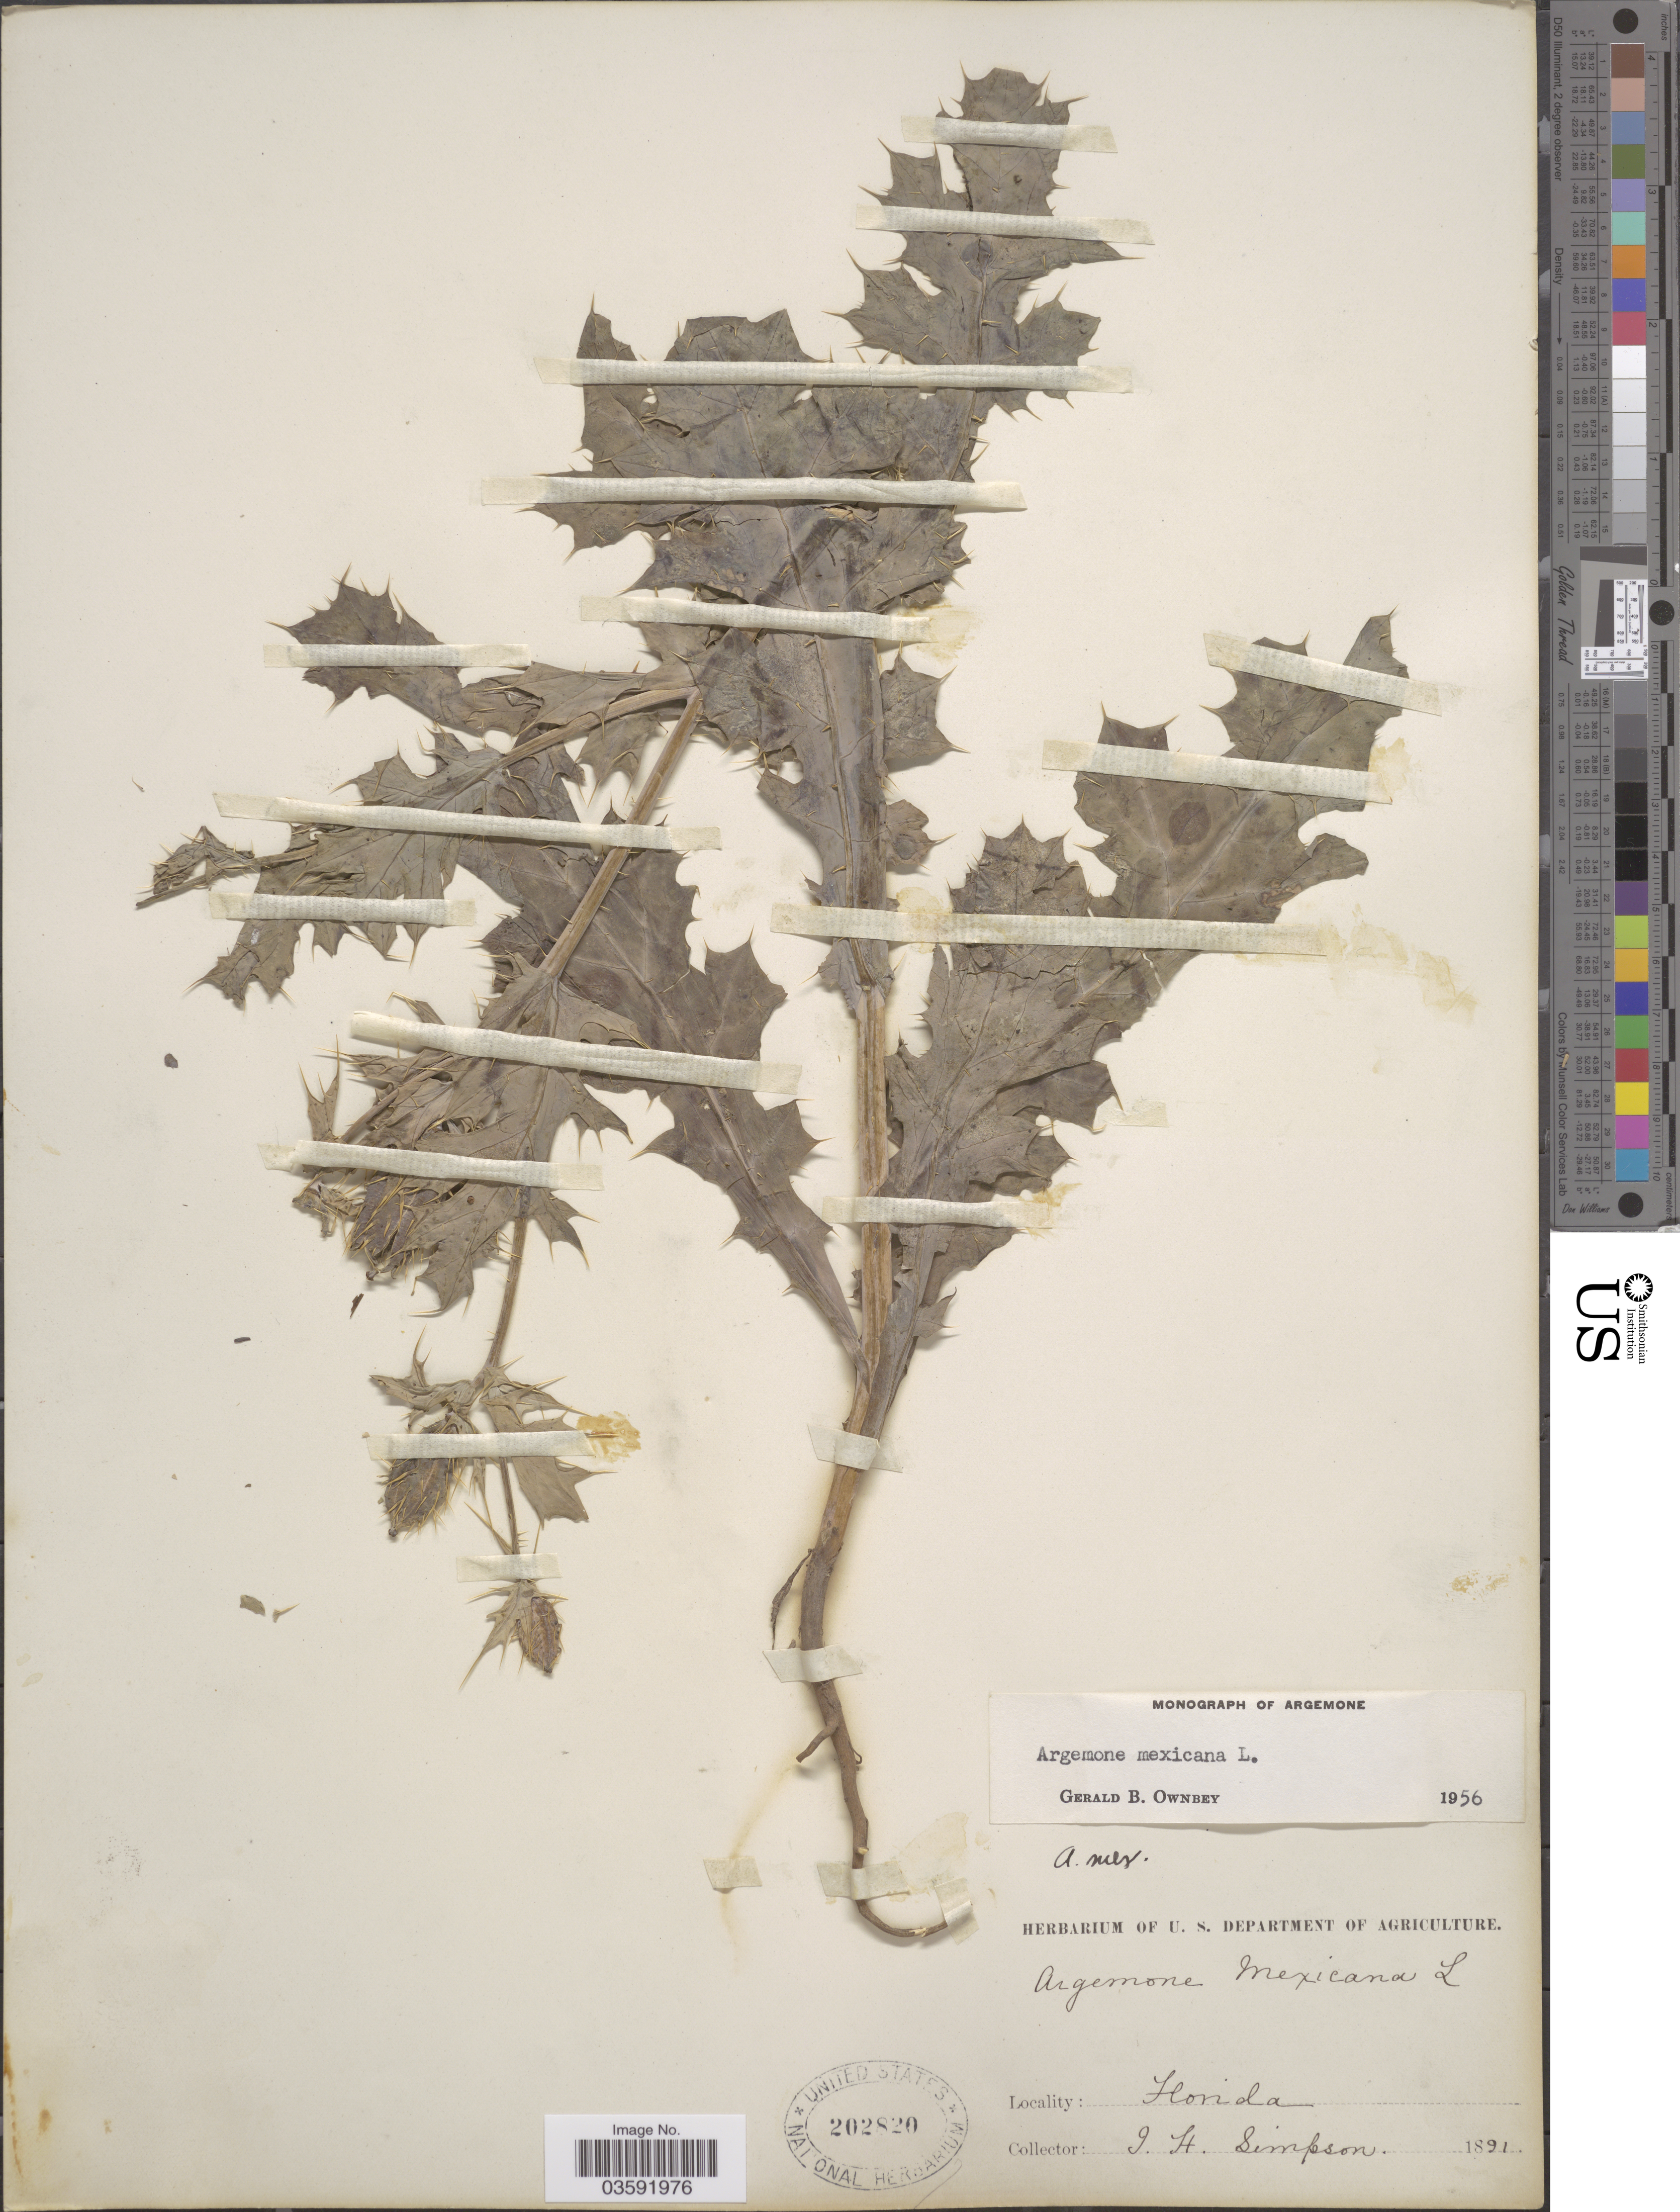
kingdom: Plantae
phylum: Tracheophyta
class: Magnoliopsida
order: Ranunculales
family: Papaveraceae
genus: Argemone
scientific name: Argemone mexicana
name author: L.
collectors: J. H. Simpson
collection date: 1891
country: United States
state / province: Florida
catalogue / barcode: US 202820